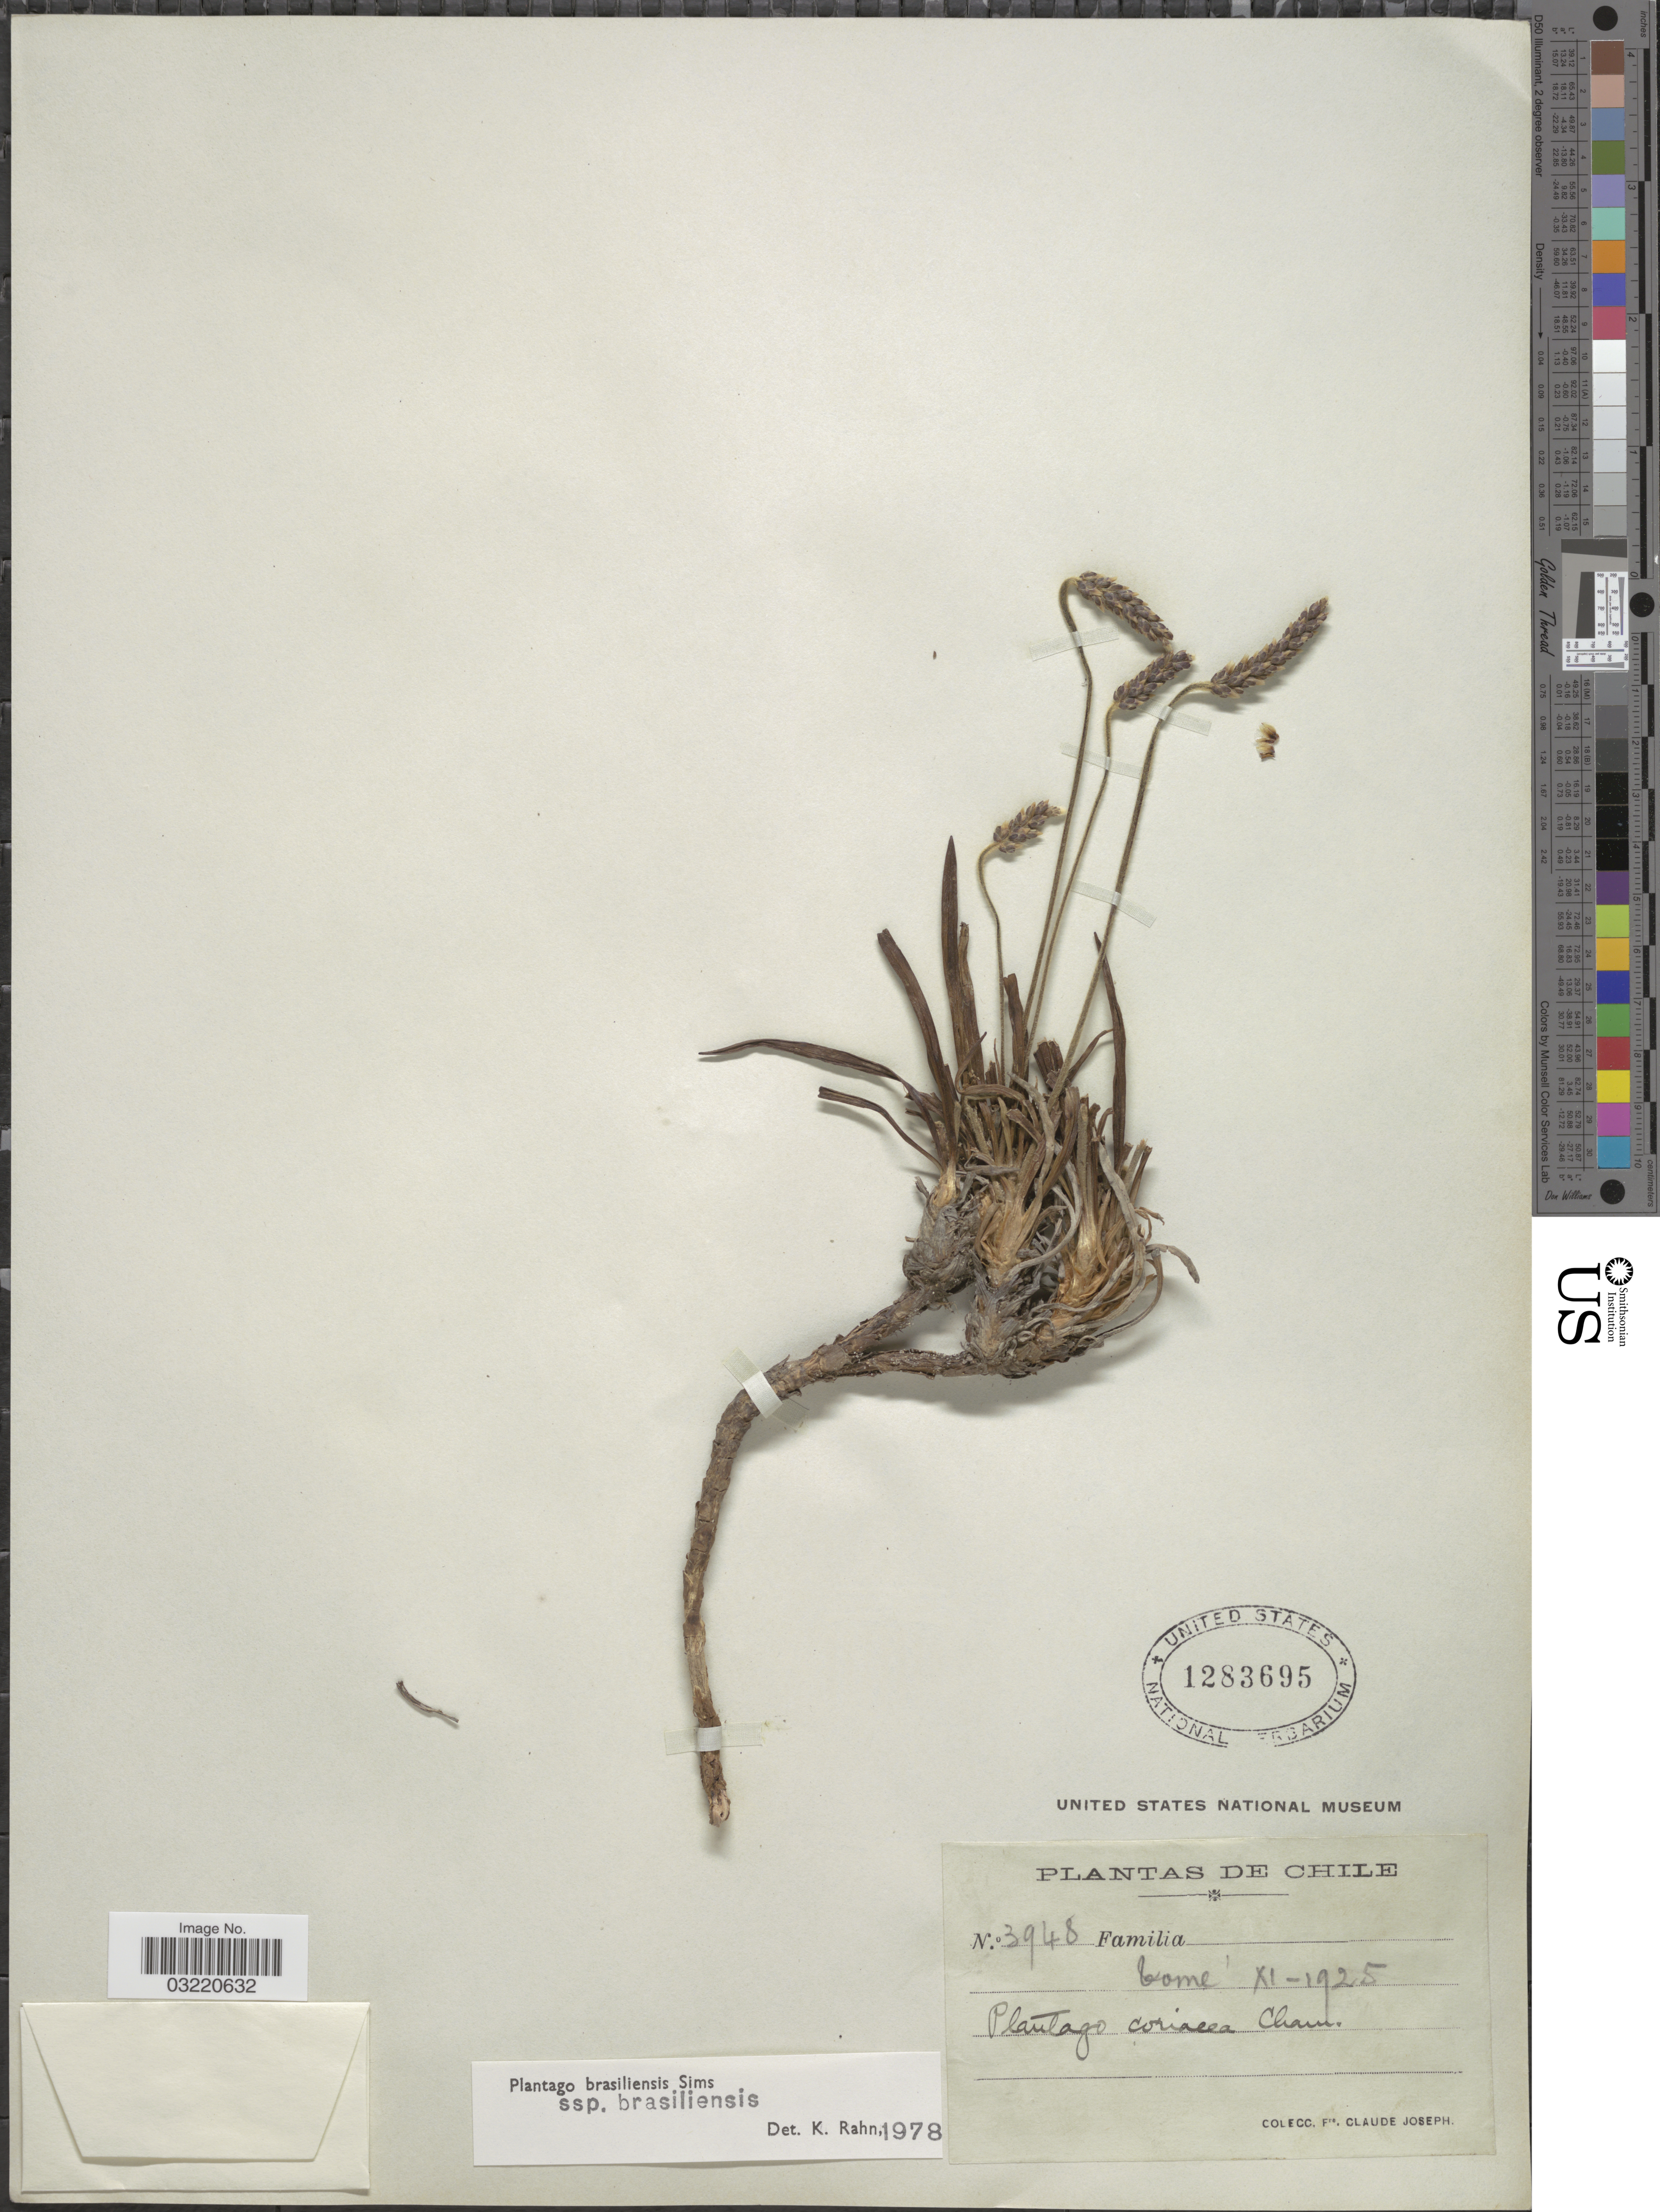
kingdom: Plantae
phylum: Tracheophyta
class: Magnoliopsida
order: Lamiales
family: Plantaginaceae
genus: Plantago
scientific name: Plantago brasiliensis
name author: Sims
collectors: Frere Claude Joseph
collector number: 3948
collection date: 1925-11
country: Chile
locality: Tome.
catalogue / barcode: US 1283695